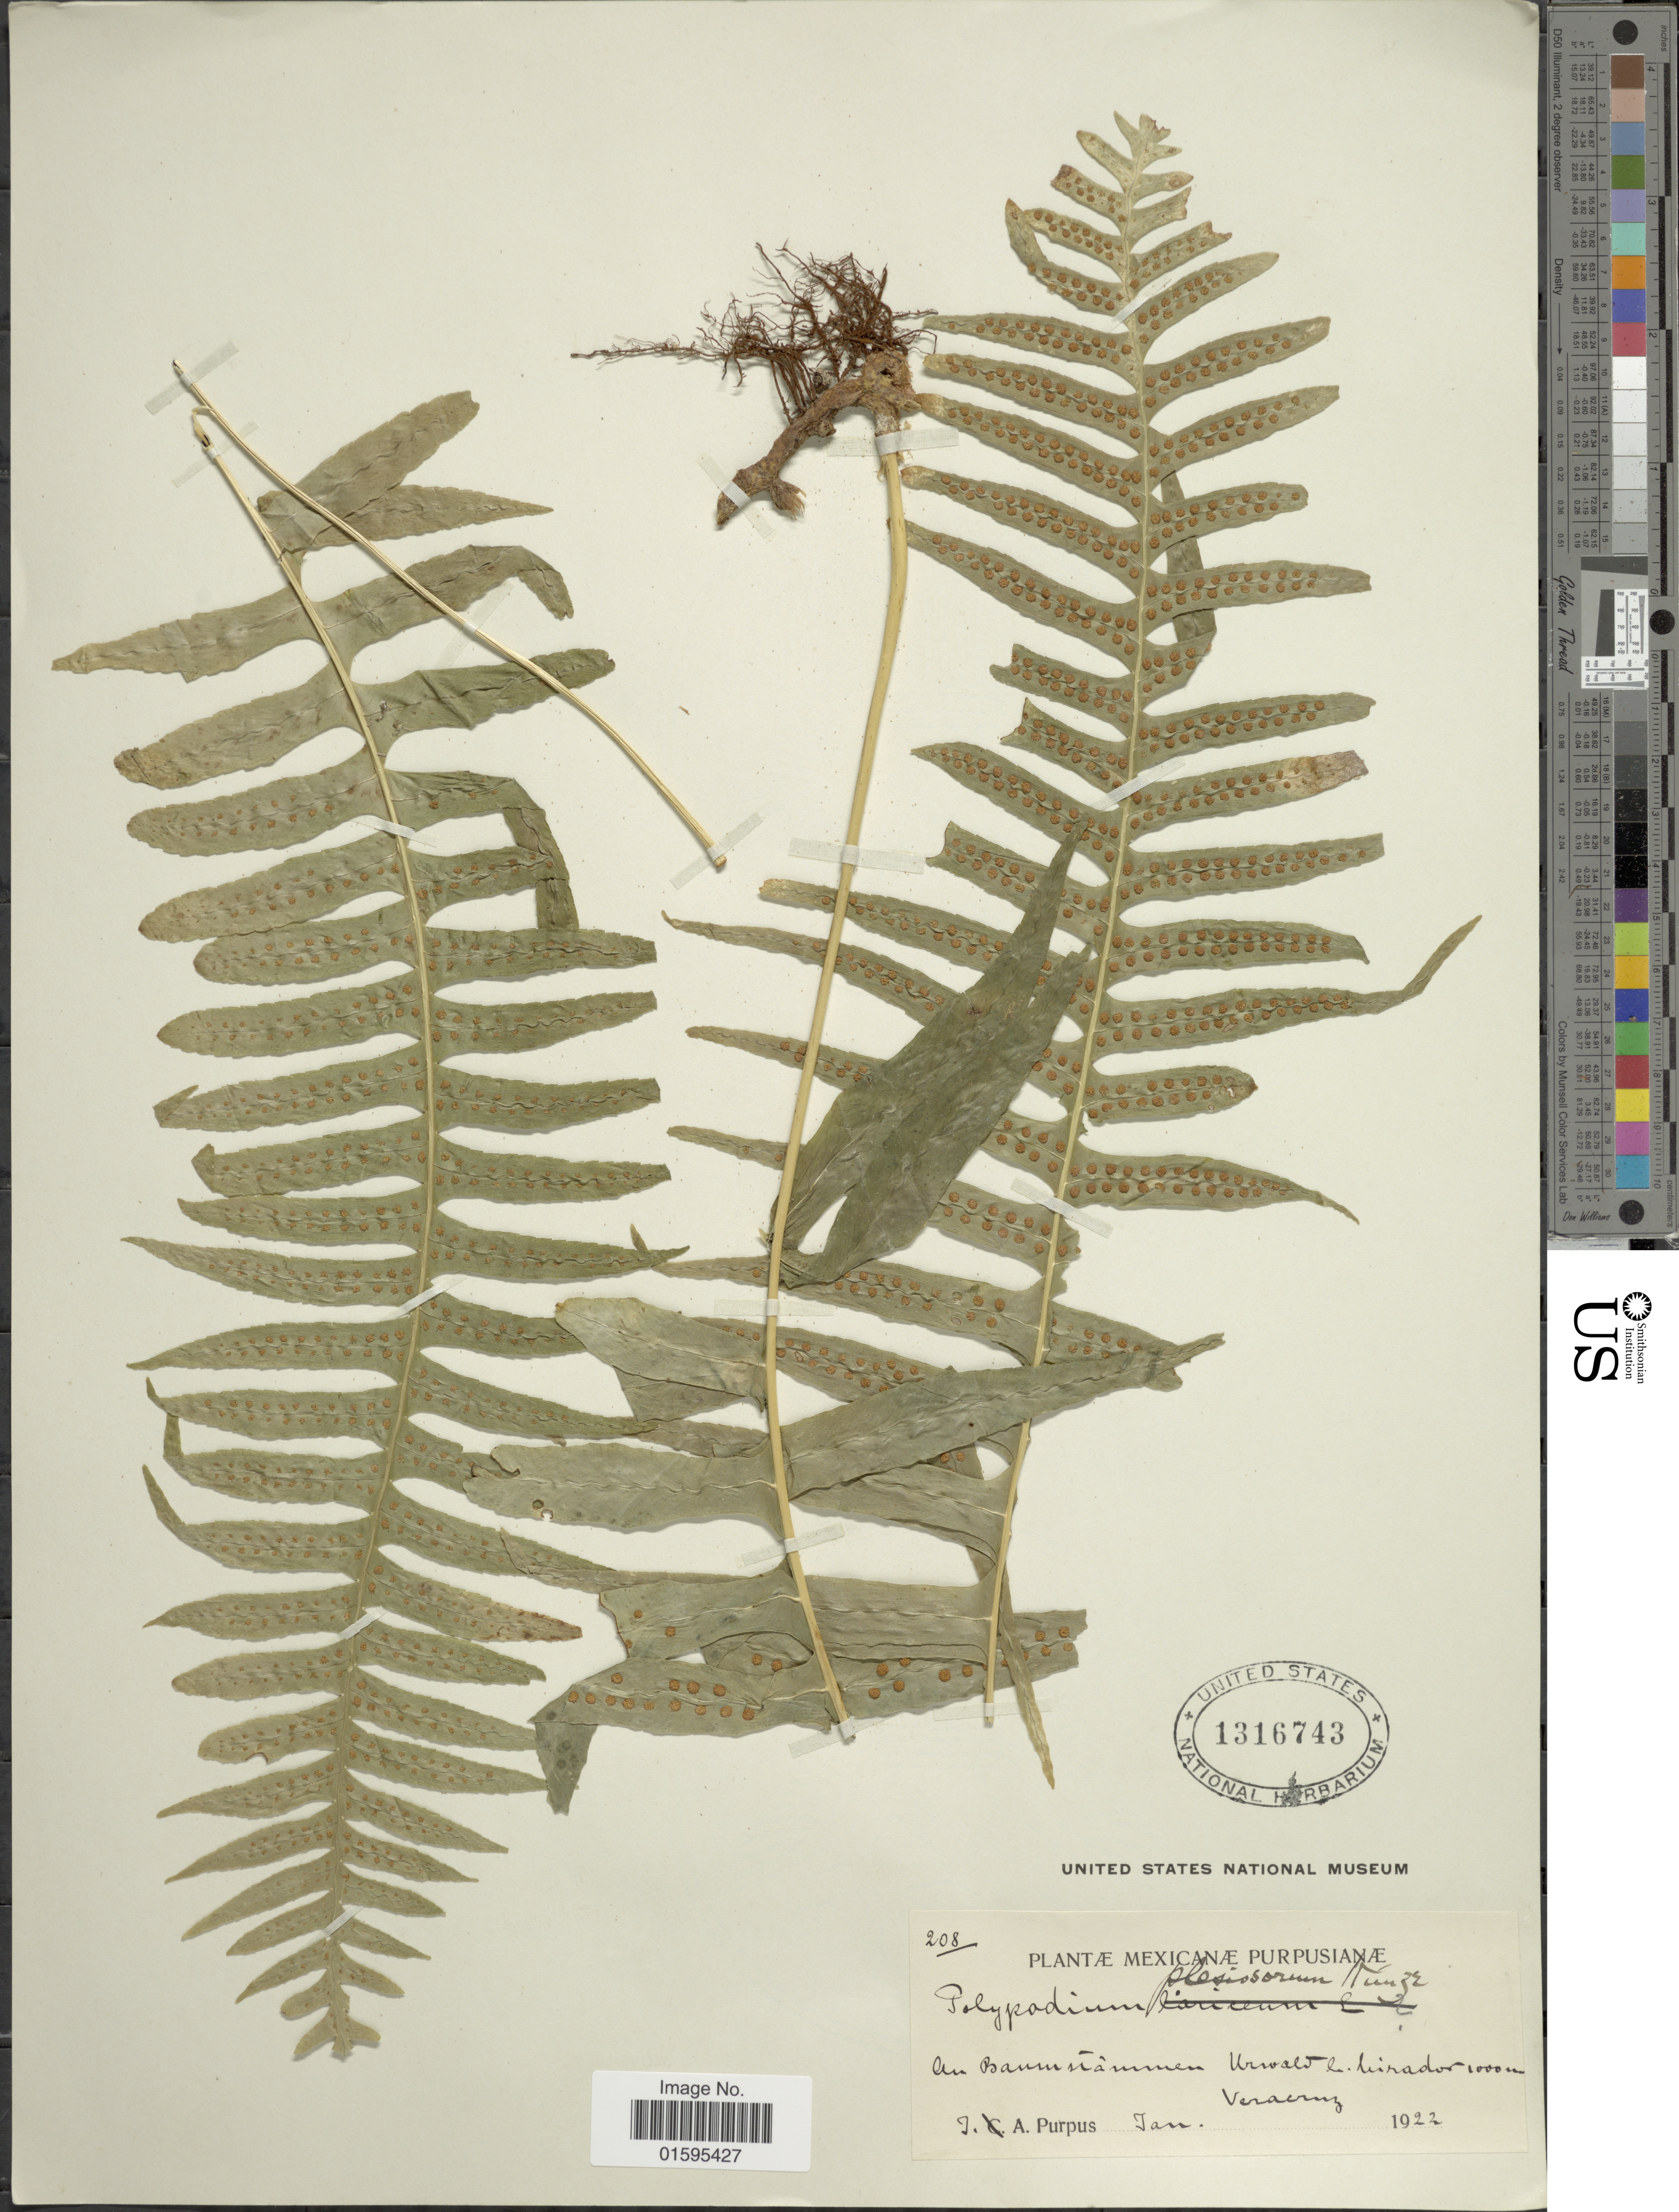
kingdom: Plantae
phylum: Tracheophyta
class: Polypodiopsida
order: Polypodiales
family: Polypodiaceae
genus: Polypodium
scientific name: Polypodium plesiosorum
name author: Kunze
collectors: J. A. Purpus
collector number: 208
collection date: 1922-01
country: Mexico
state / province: Veracruz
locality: An Baumsiammen Urwald b. lirador, Veracruz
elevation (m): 1000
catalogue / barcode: US 1316743